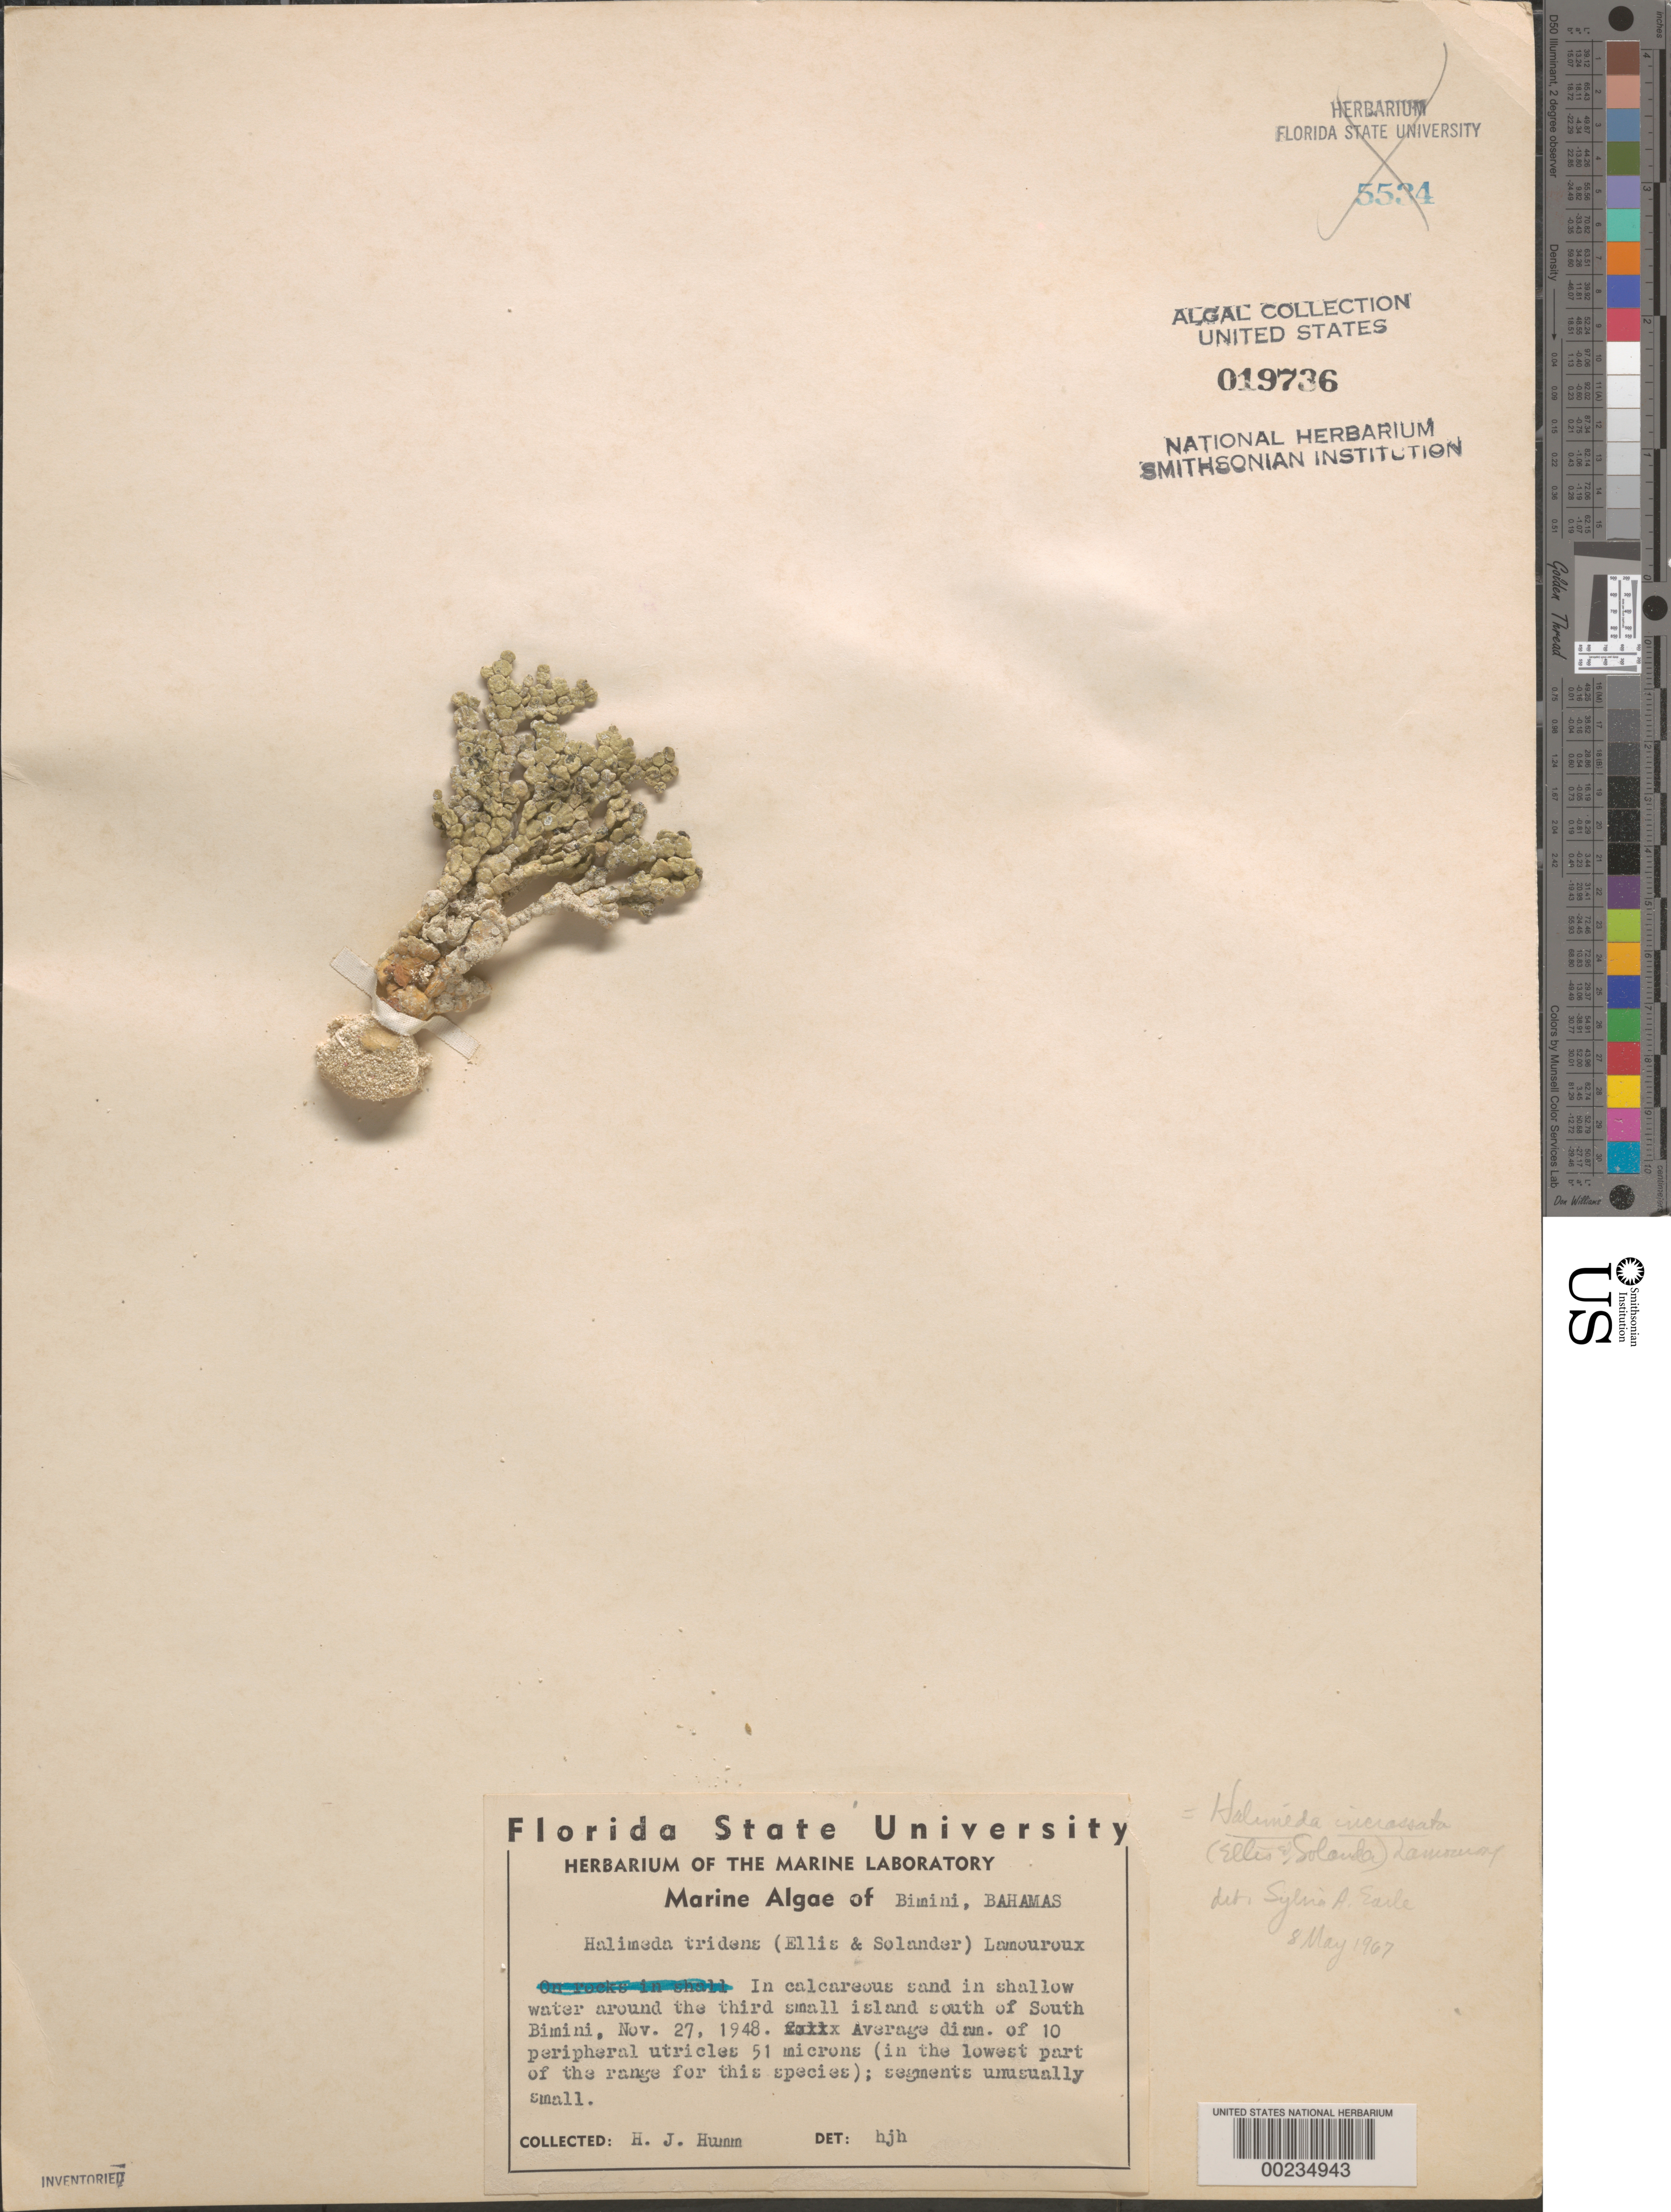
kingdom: Plantae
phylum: Chlorophyta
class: Ulvophyceae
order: Bryopsidales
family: Halimedaceae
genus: Halimeda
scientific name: Halimeda incrassata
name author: (J. Ellis) J.V.Lamouroux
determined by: Earle, S. A.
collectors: H. J. Humm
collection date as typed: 27 Nov 1948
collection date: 1948-11-27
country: Bahamas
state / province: Biminis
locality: South of south bimini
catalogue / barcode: US 19736